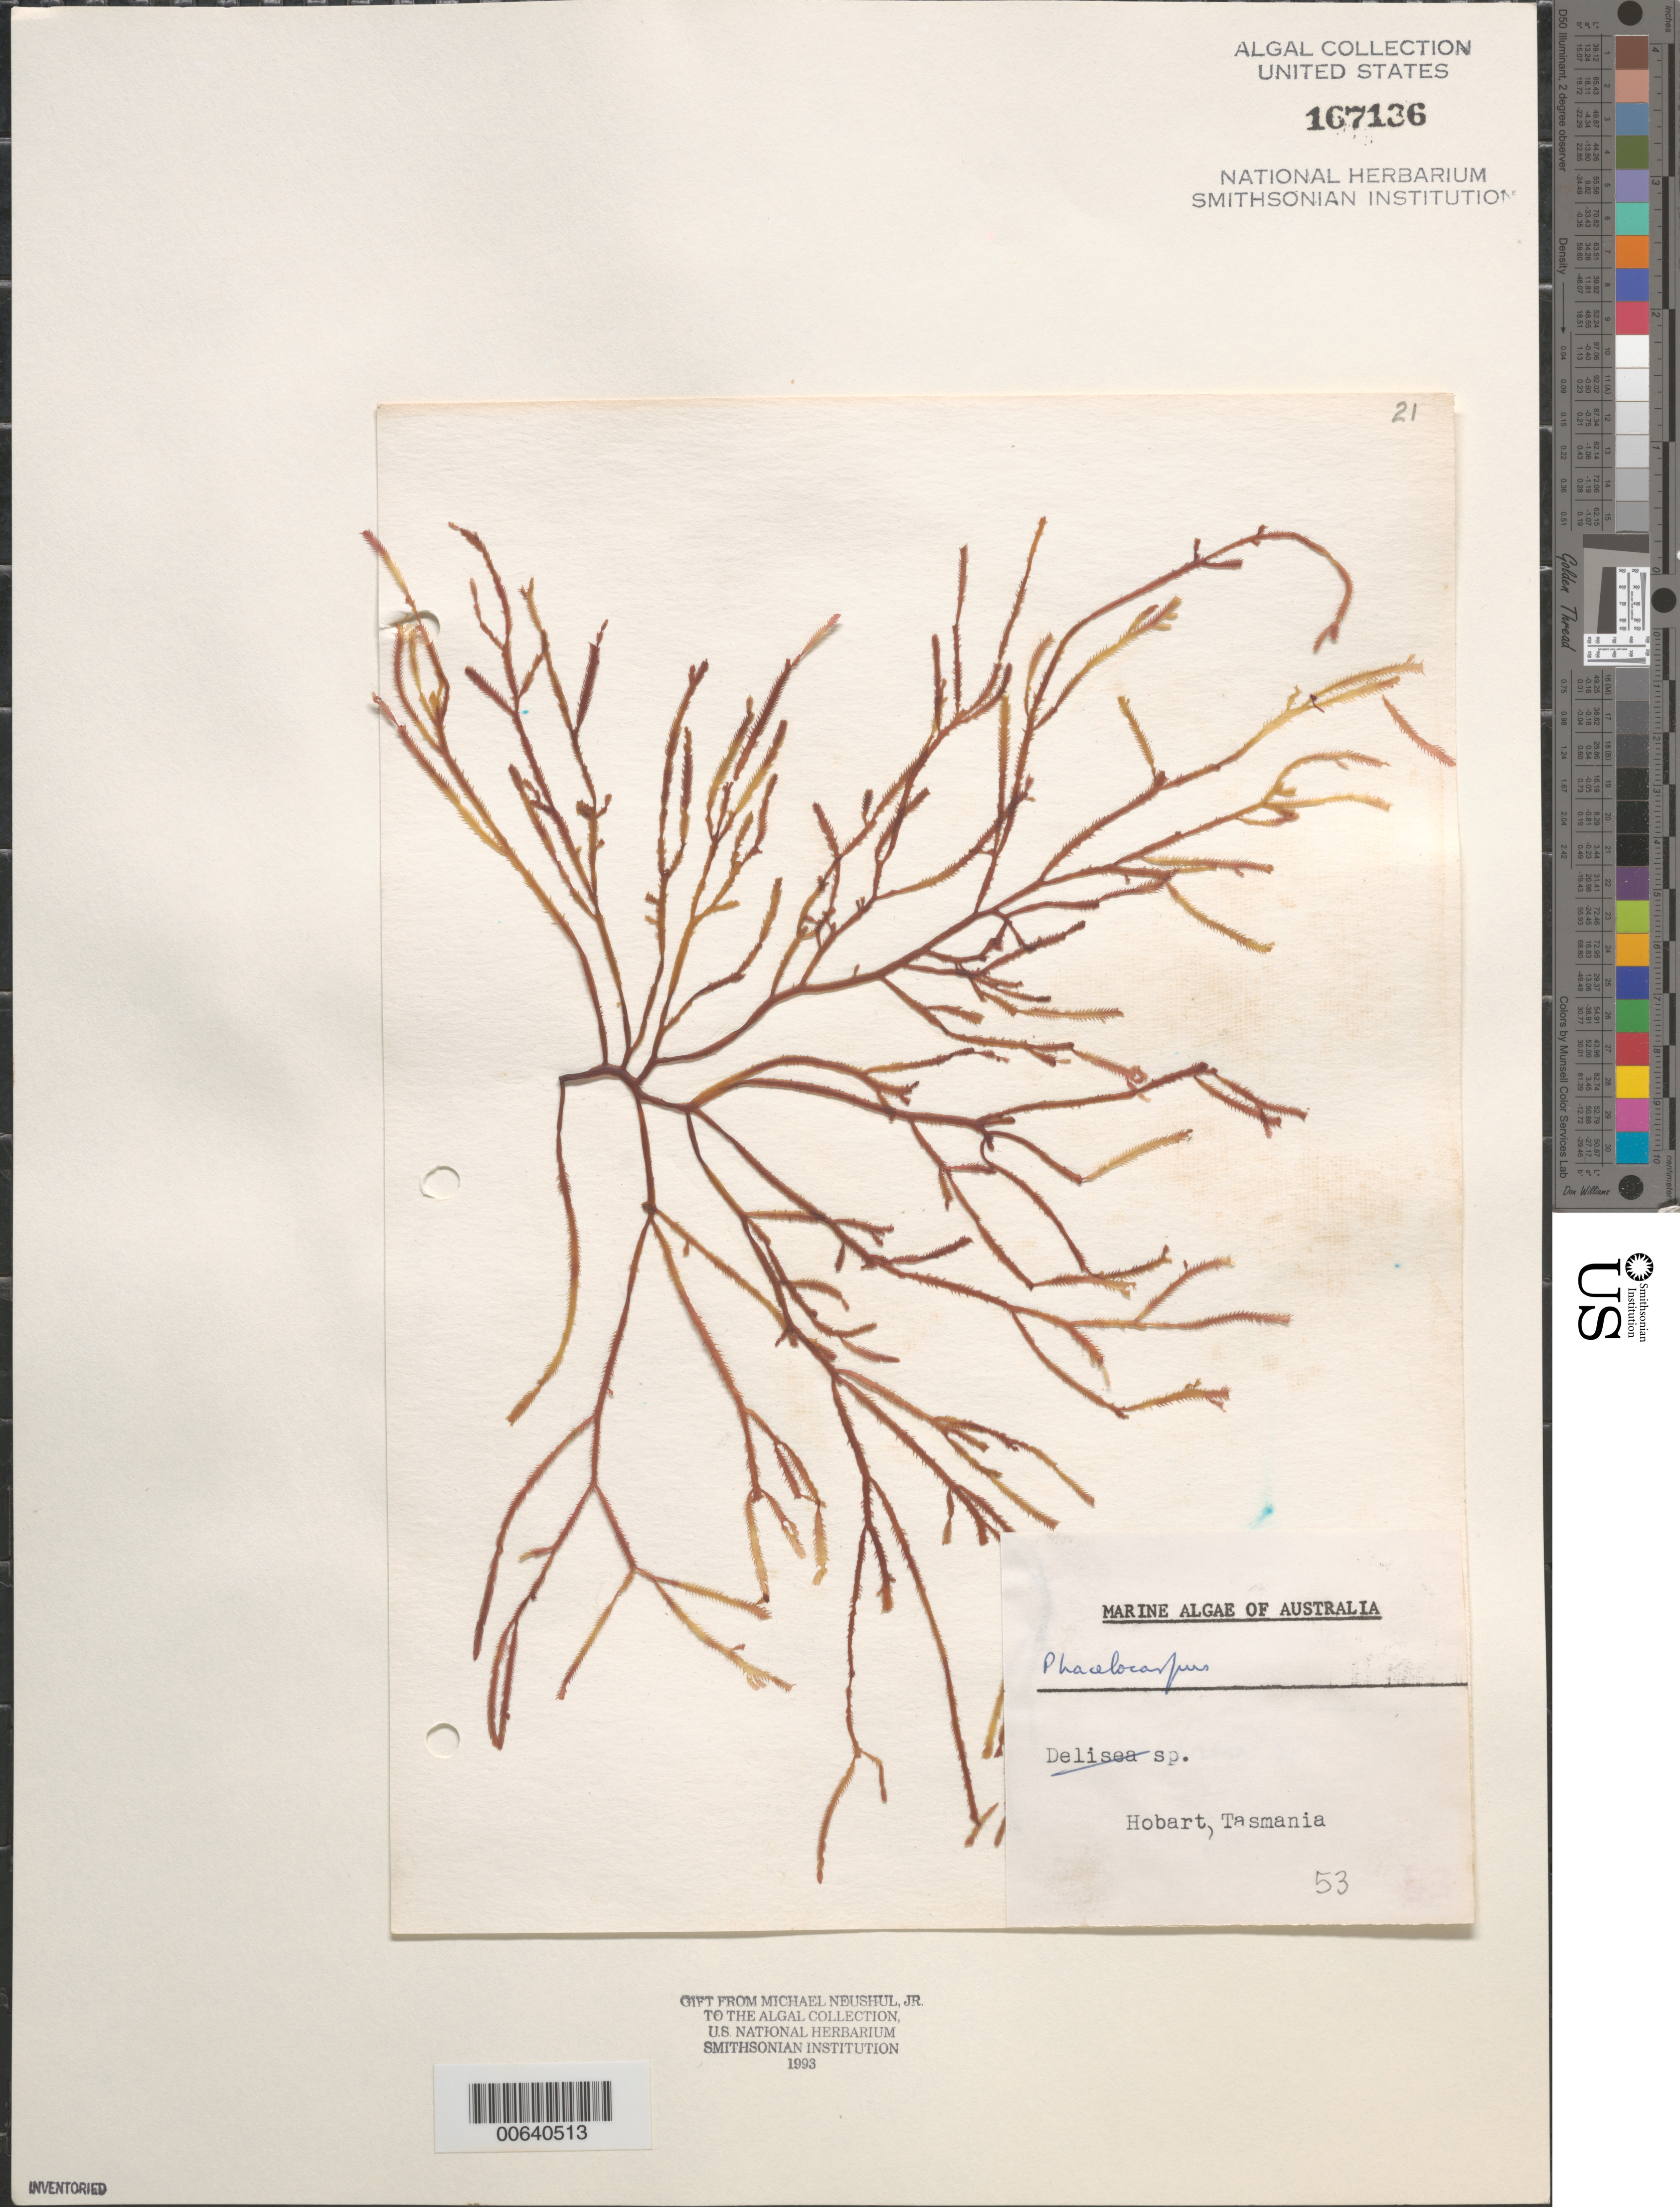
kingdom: Plantae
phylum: Rhodophyta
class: Florideophyceae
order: Gigartinales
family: Phacelocarpaceae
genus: Phacelocarpus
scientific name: Phacelocarpus sp.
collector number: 53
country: Australia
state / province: Tasmania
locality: Hobart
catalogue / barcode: US 167136